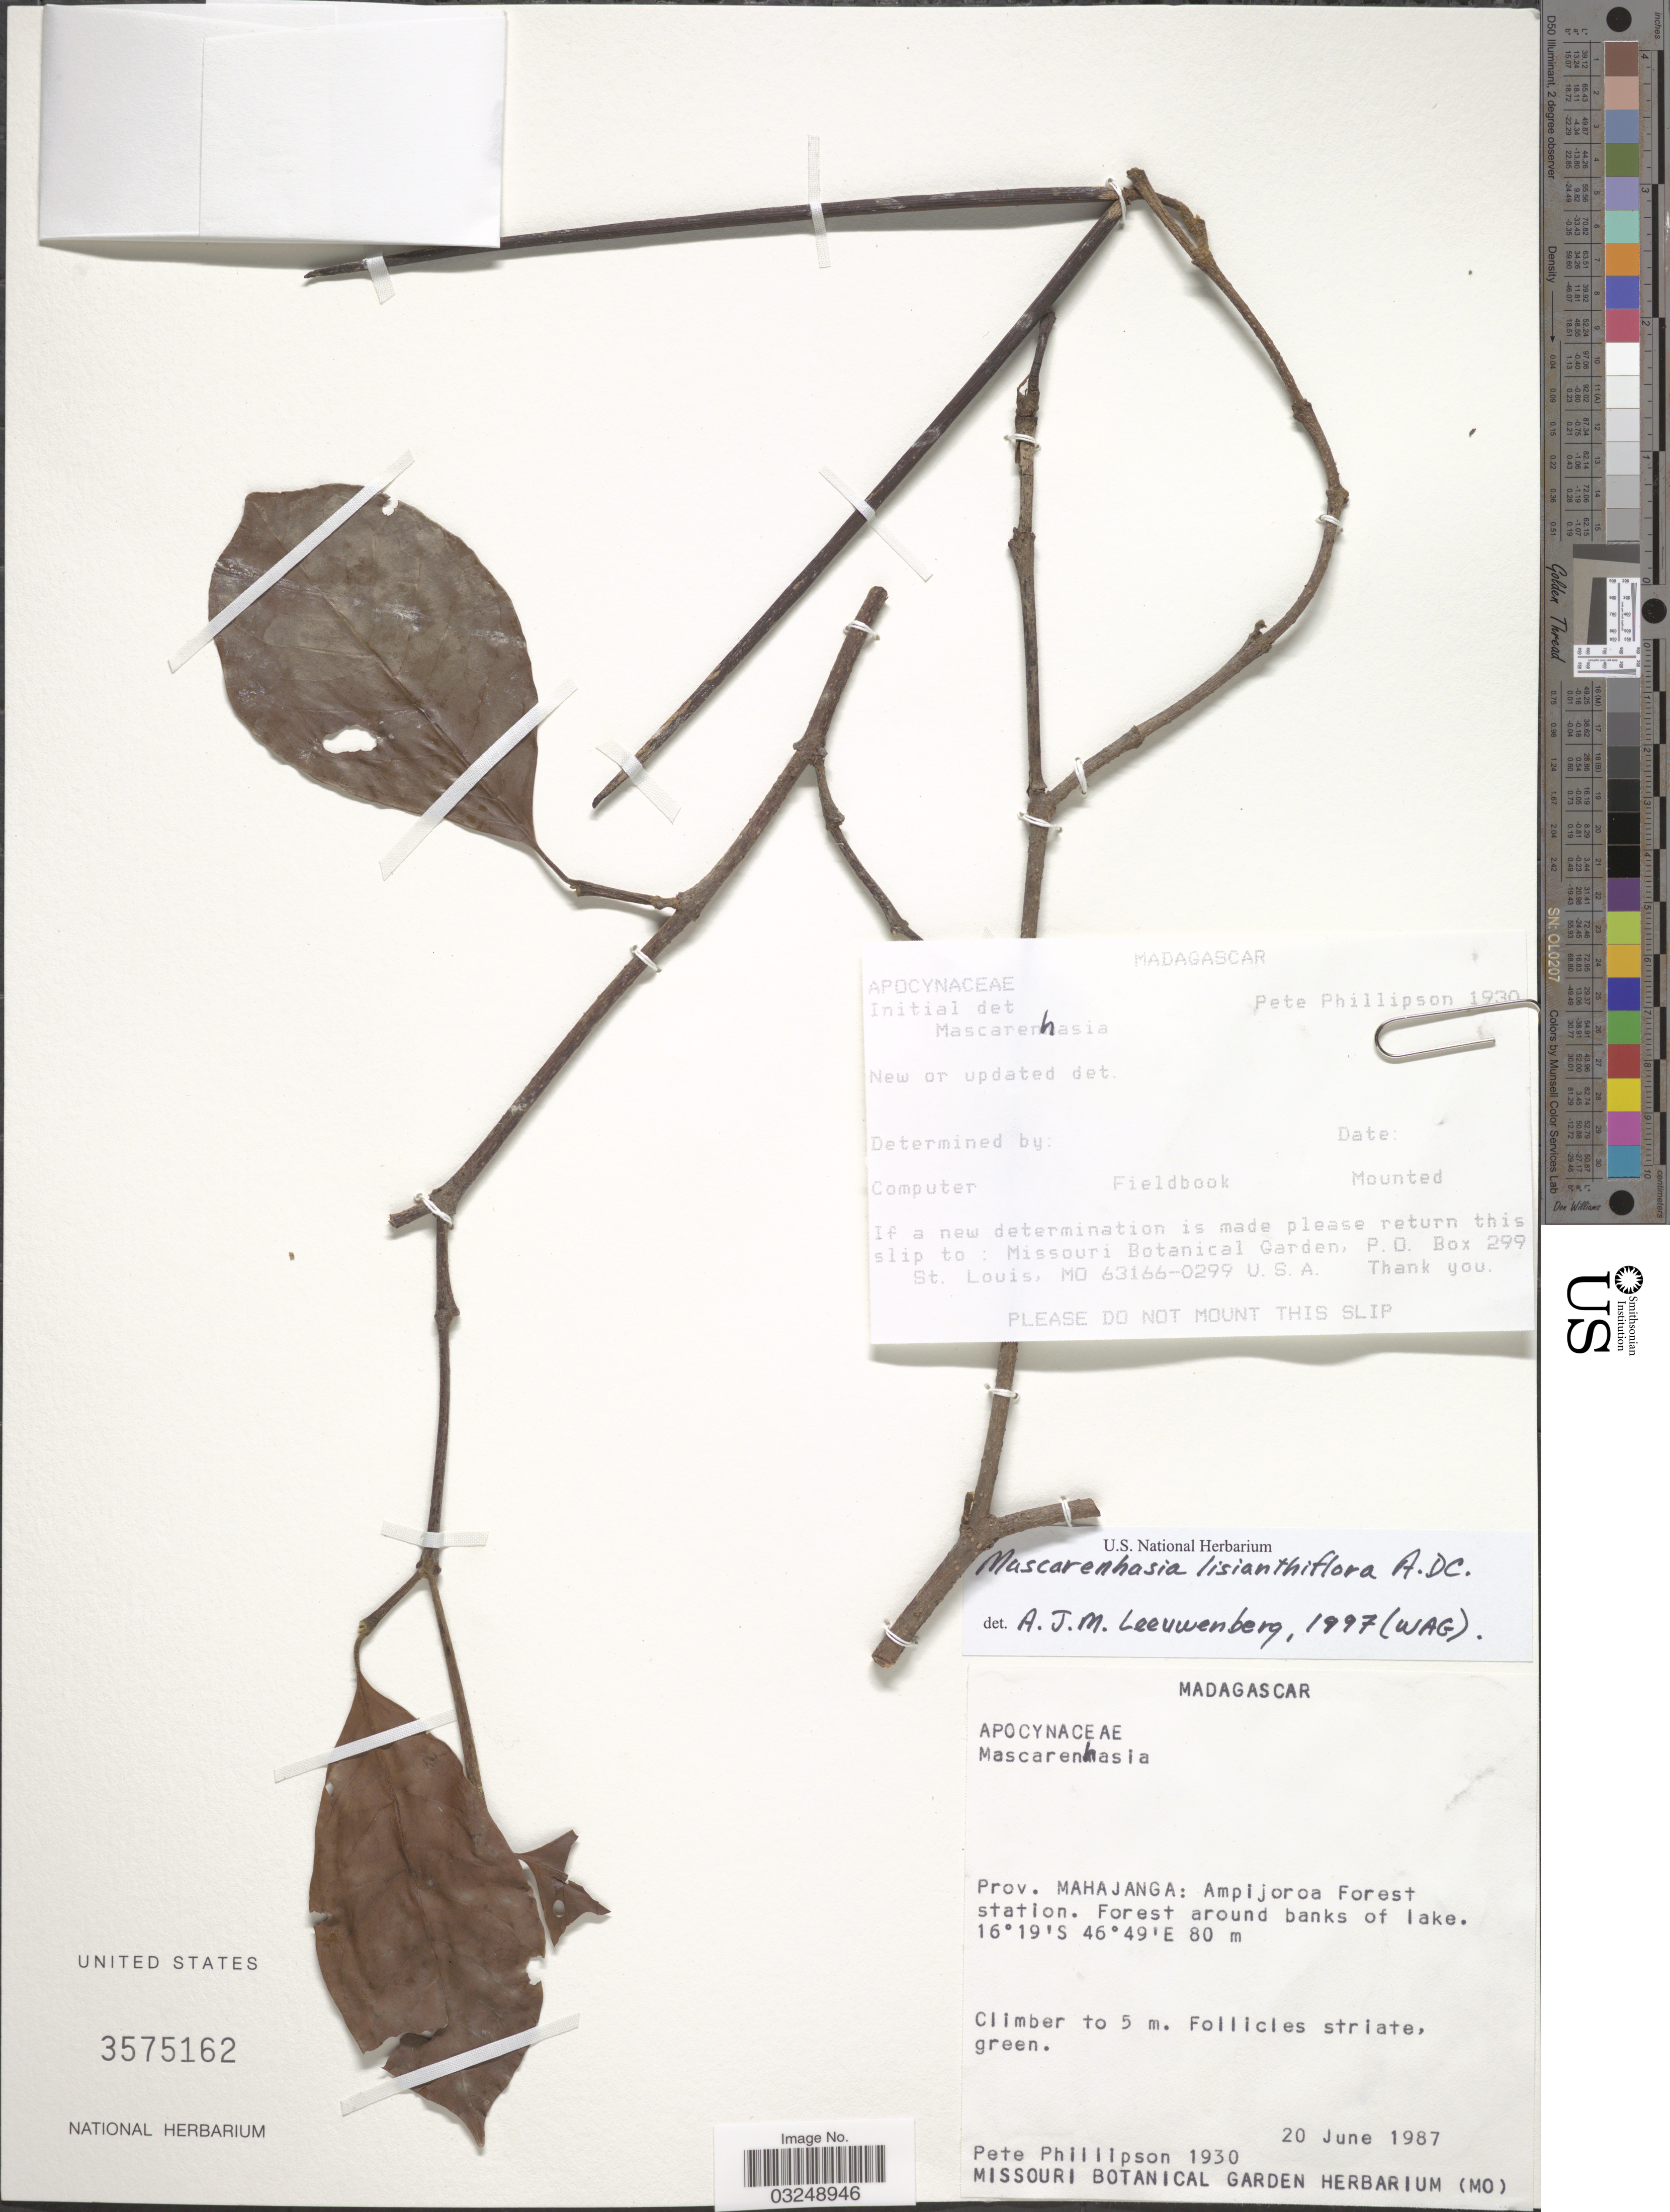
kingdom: Plantae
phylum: Tracheophyta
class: Magnoliopsida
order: Gentianales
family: Apocynaceae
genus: Mascarenhasia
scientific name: Mascarenhasia lisianthiflora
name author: DC.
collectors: P. B. Phillipson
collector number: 1930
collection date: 1987-06-20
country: Madagascar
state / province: Boeny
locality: Ampijoroa Forest station. Forest around banks of lake.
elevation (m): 80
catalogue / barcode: US 3575162